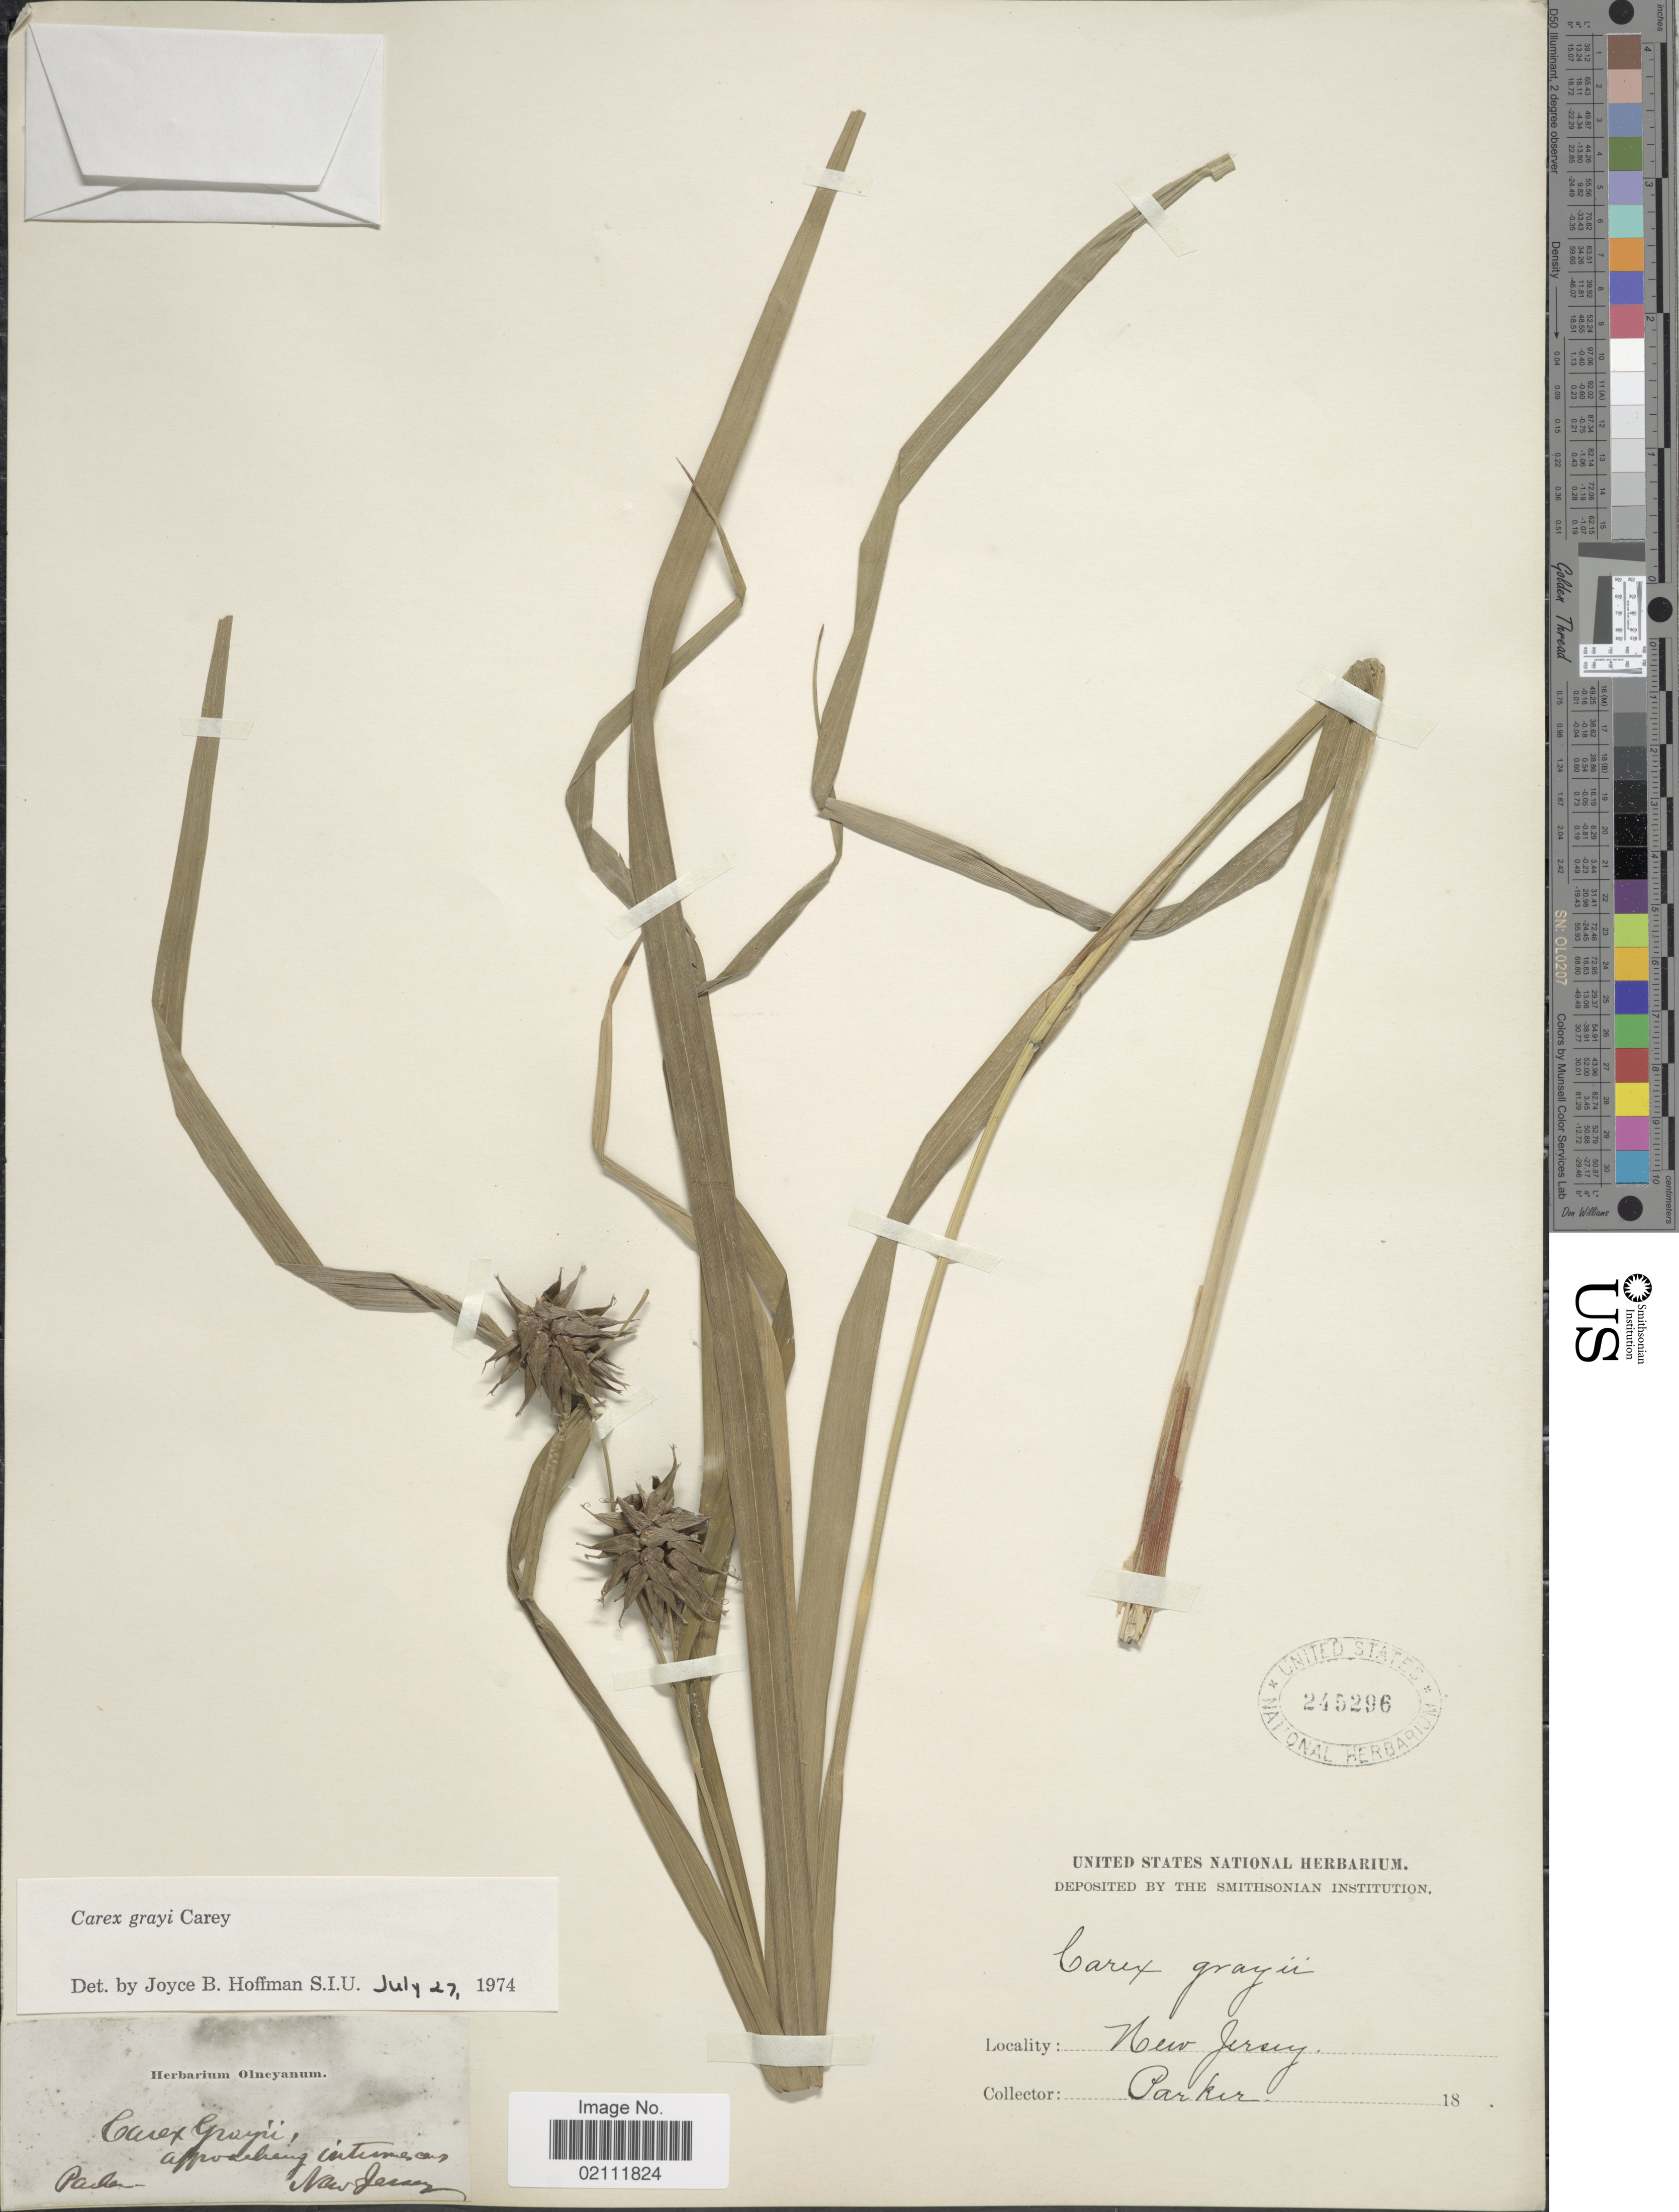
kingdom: Plantae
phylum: Tracheophyta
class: Liliopsida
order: Poales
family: Cyperaceae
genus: Carex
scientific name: Carex grayi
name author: J. Carey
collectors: -. Parker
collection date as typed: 18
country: United States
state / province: New Jersey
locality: Parker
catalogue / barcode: US 245296